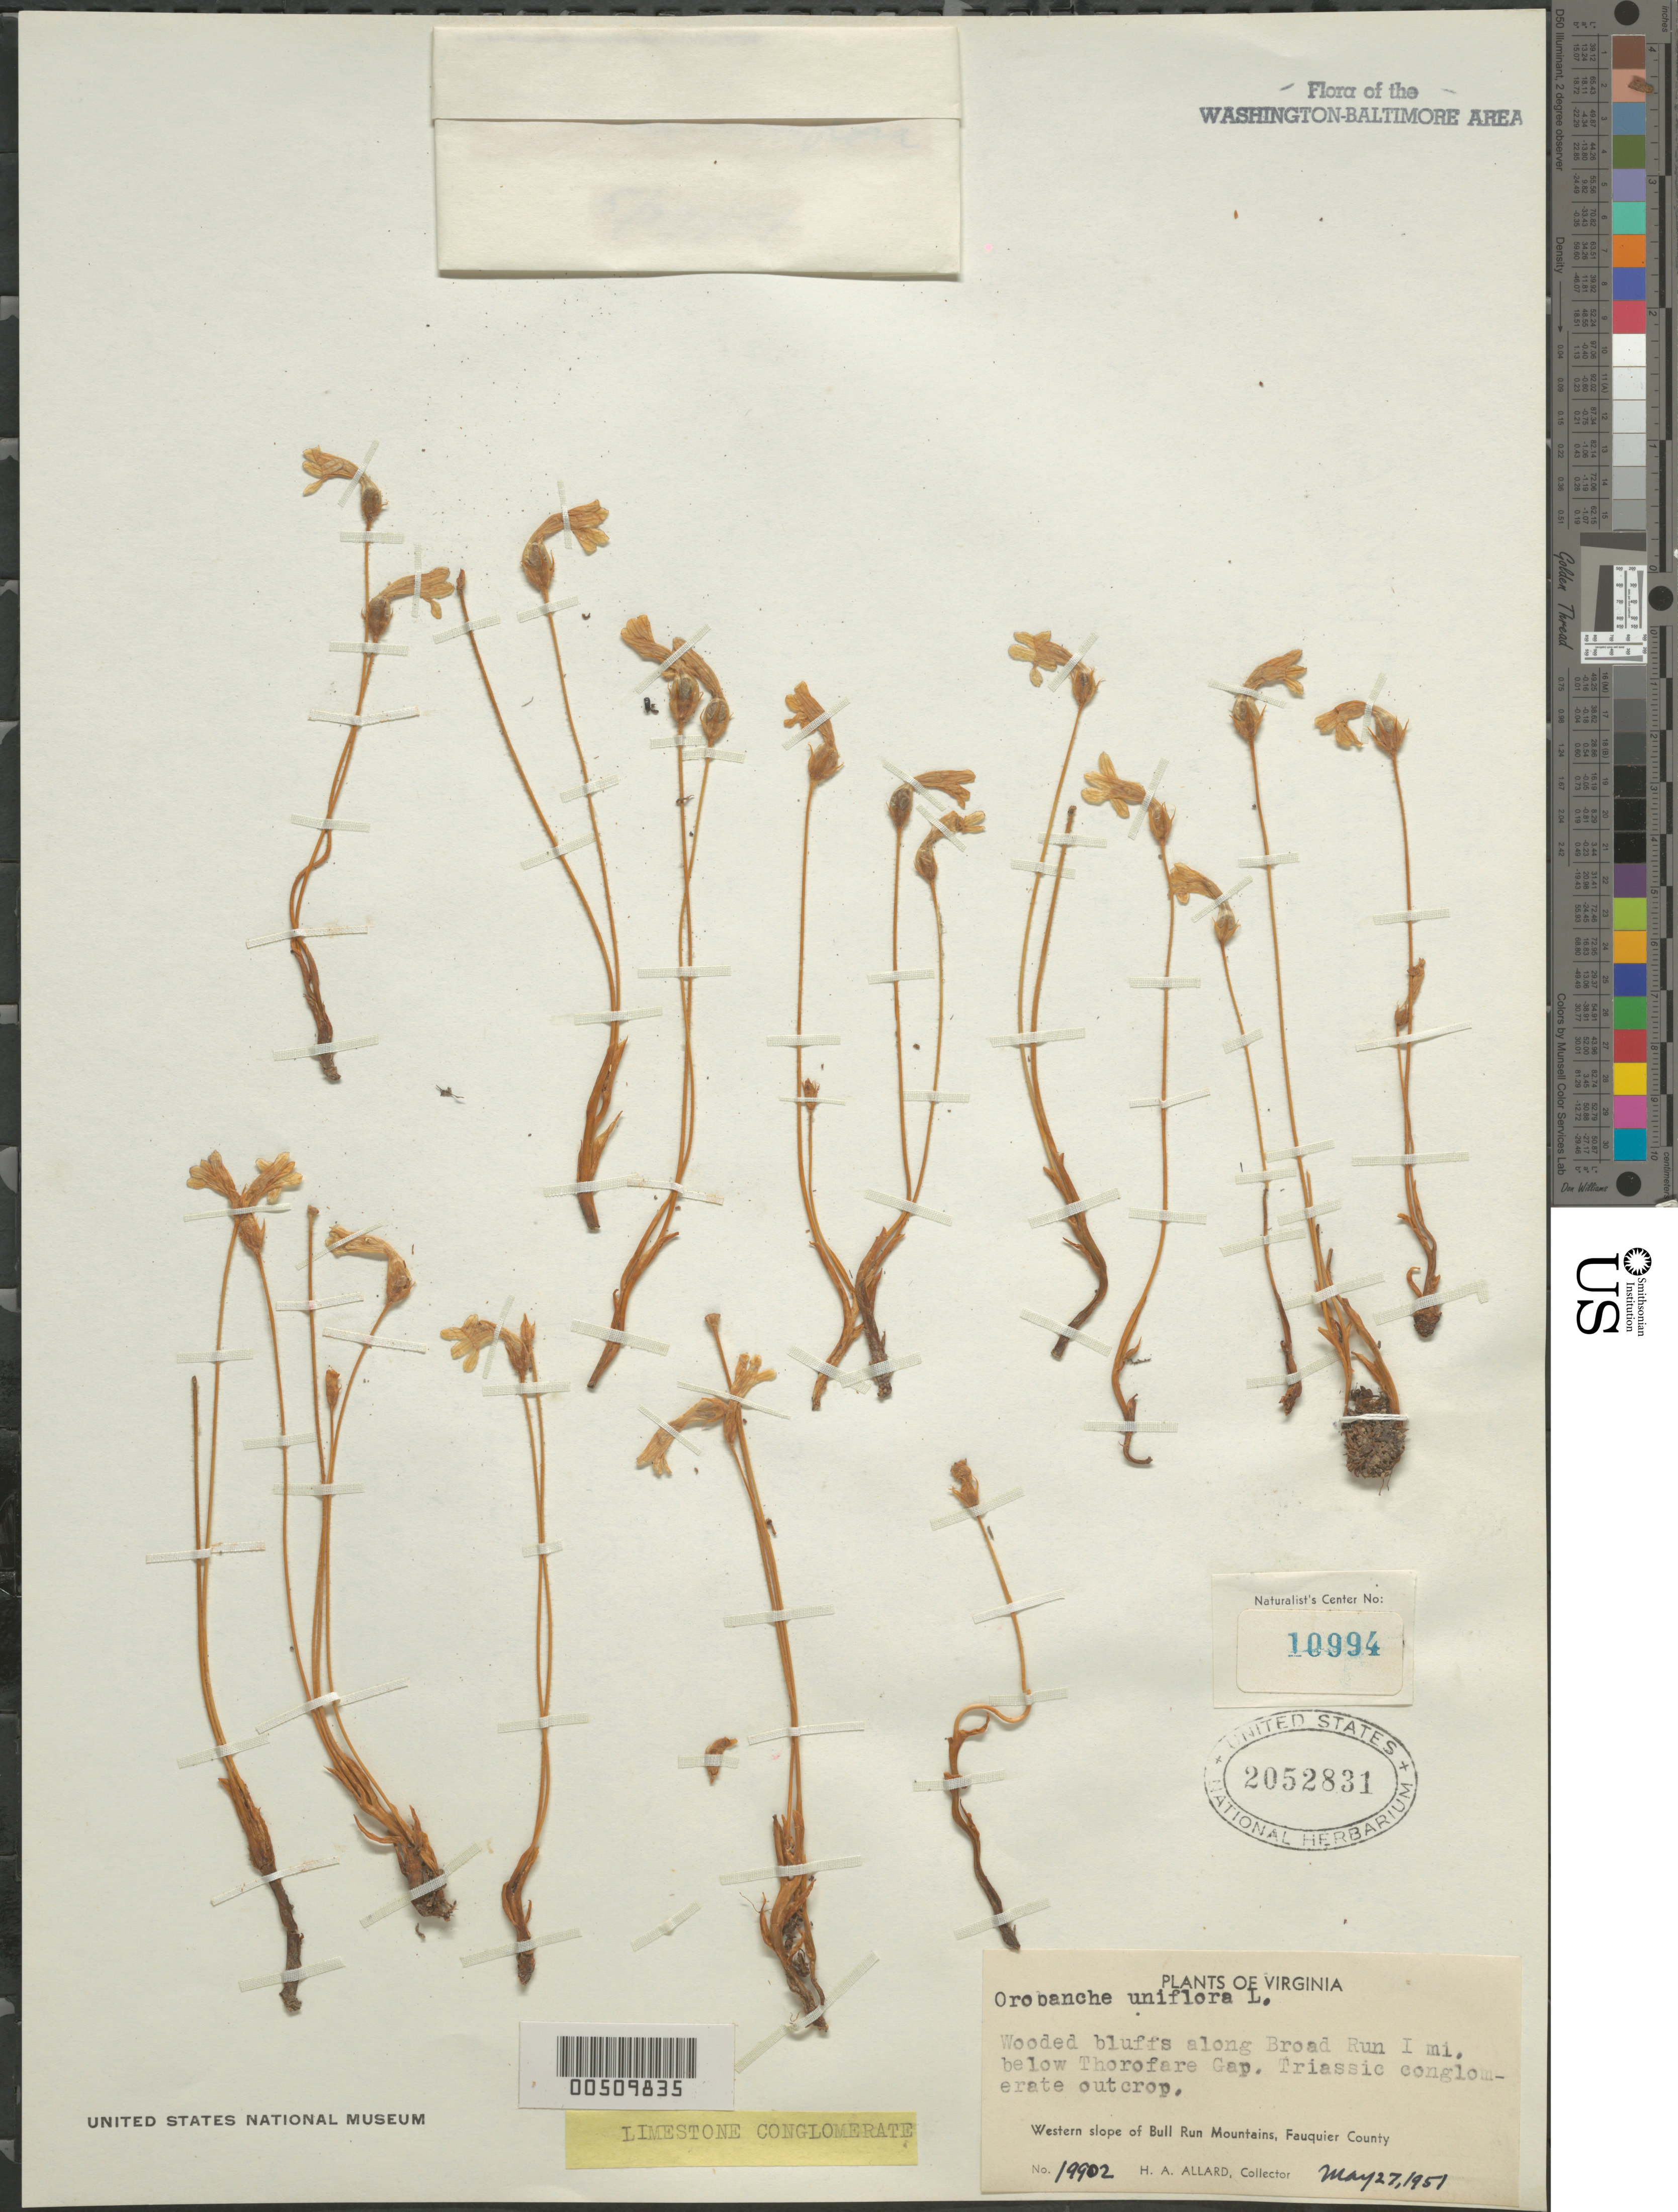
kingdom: Plantae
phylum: Tracheophyta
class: Magnoliopsida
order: Lamiales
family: Orobanchaceae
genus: Orobanche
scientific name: Orobanche uniflora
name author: L.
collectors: H. A. Allard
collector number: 19902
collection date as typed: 27 May 1951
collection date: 1951-05-27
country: United States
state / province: Virginia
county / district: Fauquier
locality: Bull Run Mts., Broad Run 1 mi. below Thoroughfare Gap Bull Run Mts.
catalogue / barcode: US 2052831